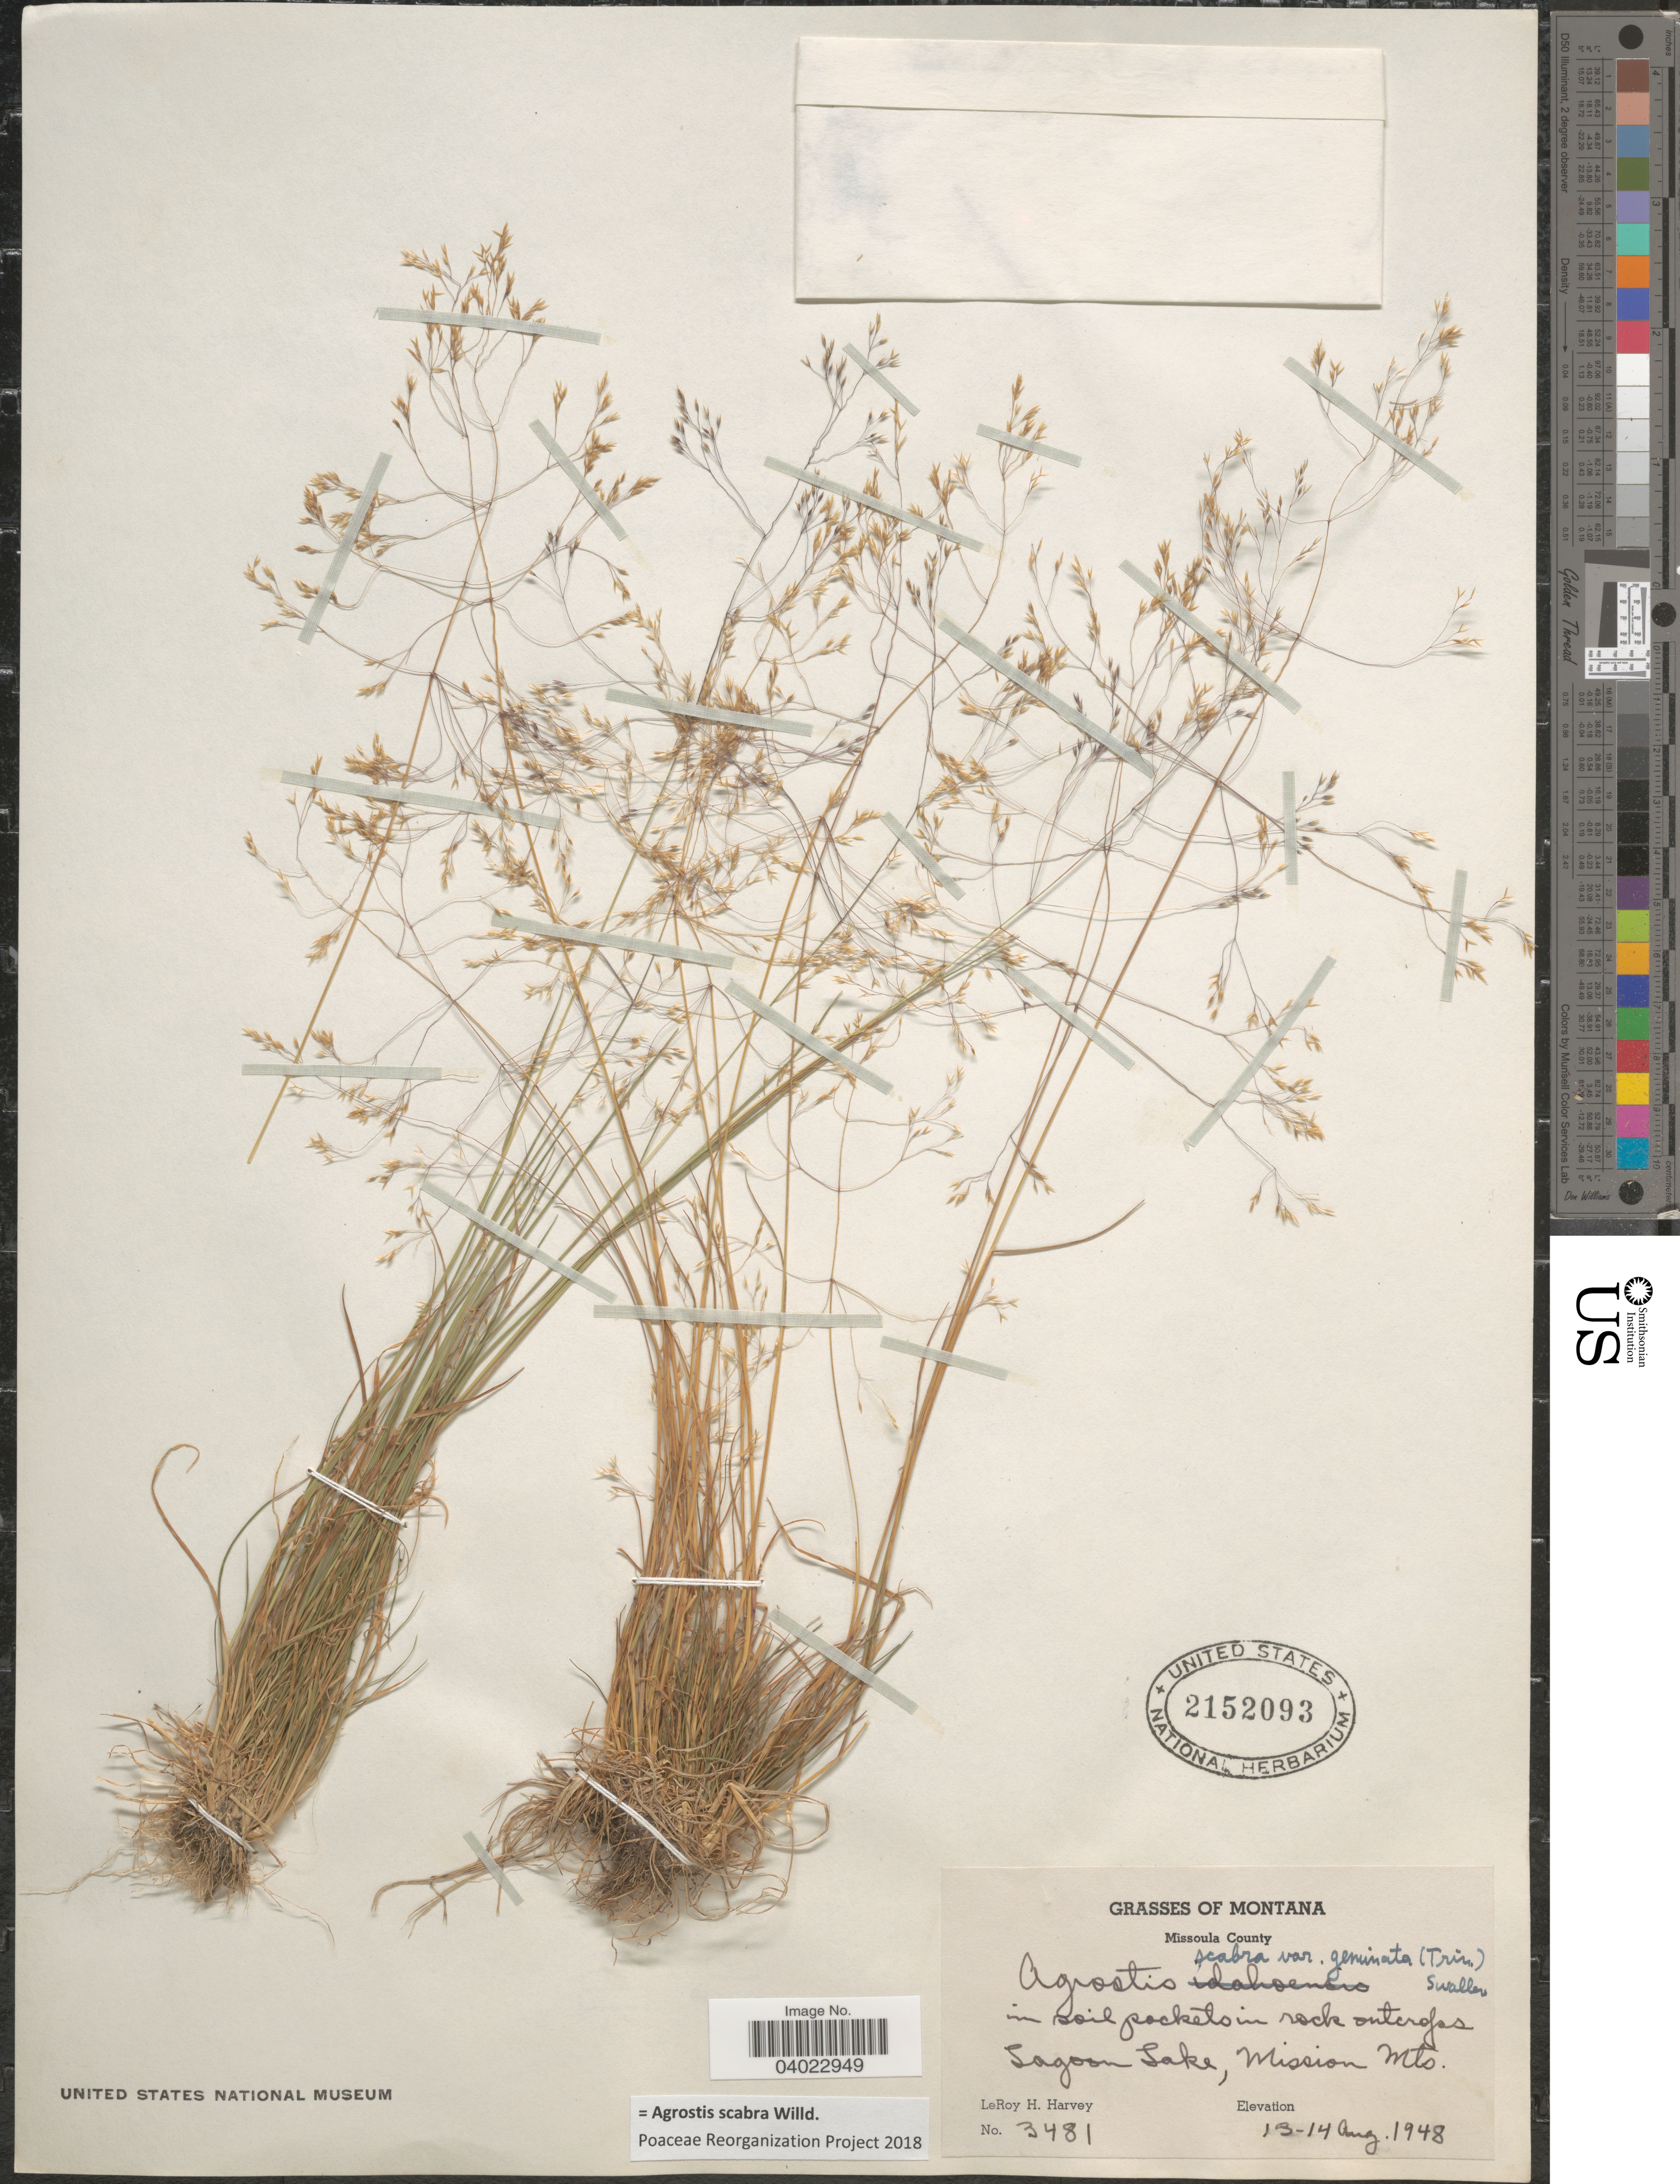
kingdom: Plantae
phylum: Tracheophyta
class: Liliopsida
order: Poales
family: Poaceae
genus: Agrostis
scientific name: Agrostis scabra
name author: Willd.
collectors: L. H. Harvey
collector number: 3481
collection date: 1948-08-13/1948-08-14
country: United States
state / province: Montana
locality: Missoula County. Lagoon Lake, Mission Mts.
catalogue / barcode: US 2152093